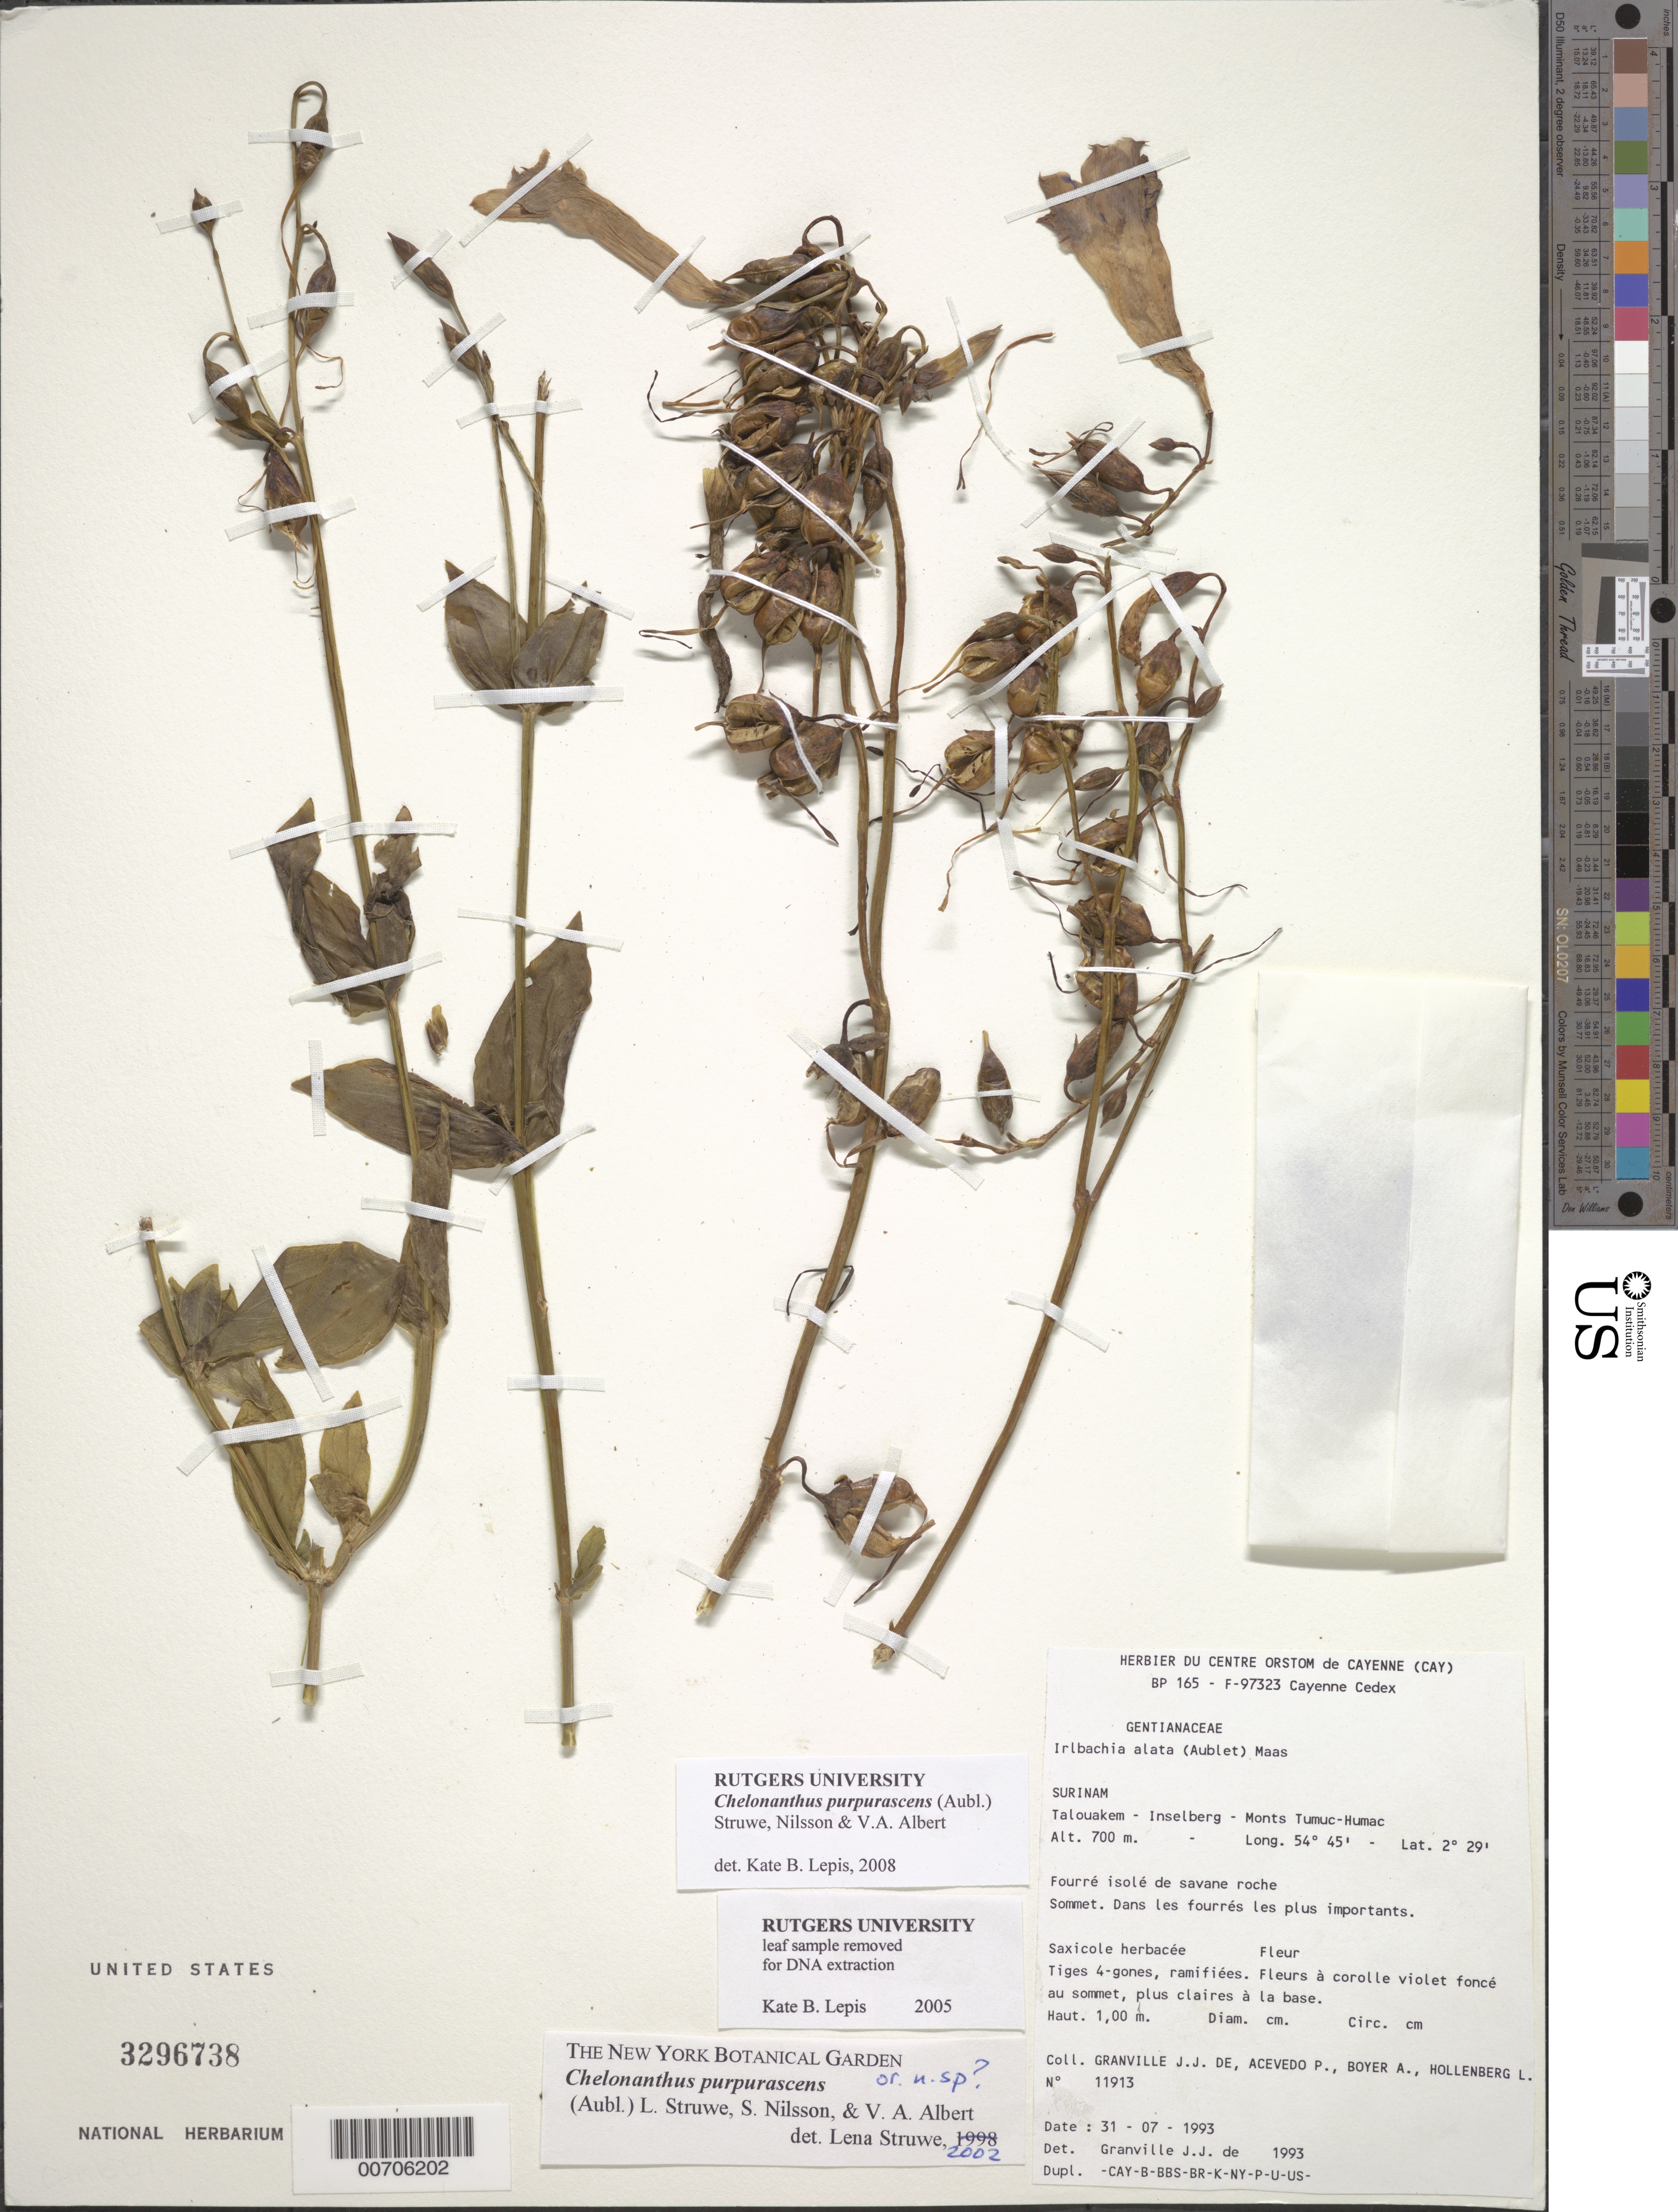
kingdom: Plantae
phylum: Tracheophyta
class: Magnoliopsida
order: Gentianales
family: Gentianaceae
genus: Chelonanthus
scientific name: Chelonanthus purpurascens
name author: (Aubl.) Struwe et al.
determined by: Struwe, L.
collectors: J.-J. de Granville, P. Acevedo-Rodr., A. Boyer & L. Hollenberg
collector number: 11913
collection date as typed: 31-Jul-93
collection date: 1993-07-31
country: Suriname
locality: Talouakem, Inselberg, Monts Tumuc-Humac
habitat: Fourré isolé de savane roche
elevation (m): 700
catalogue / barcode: US 3296738